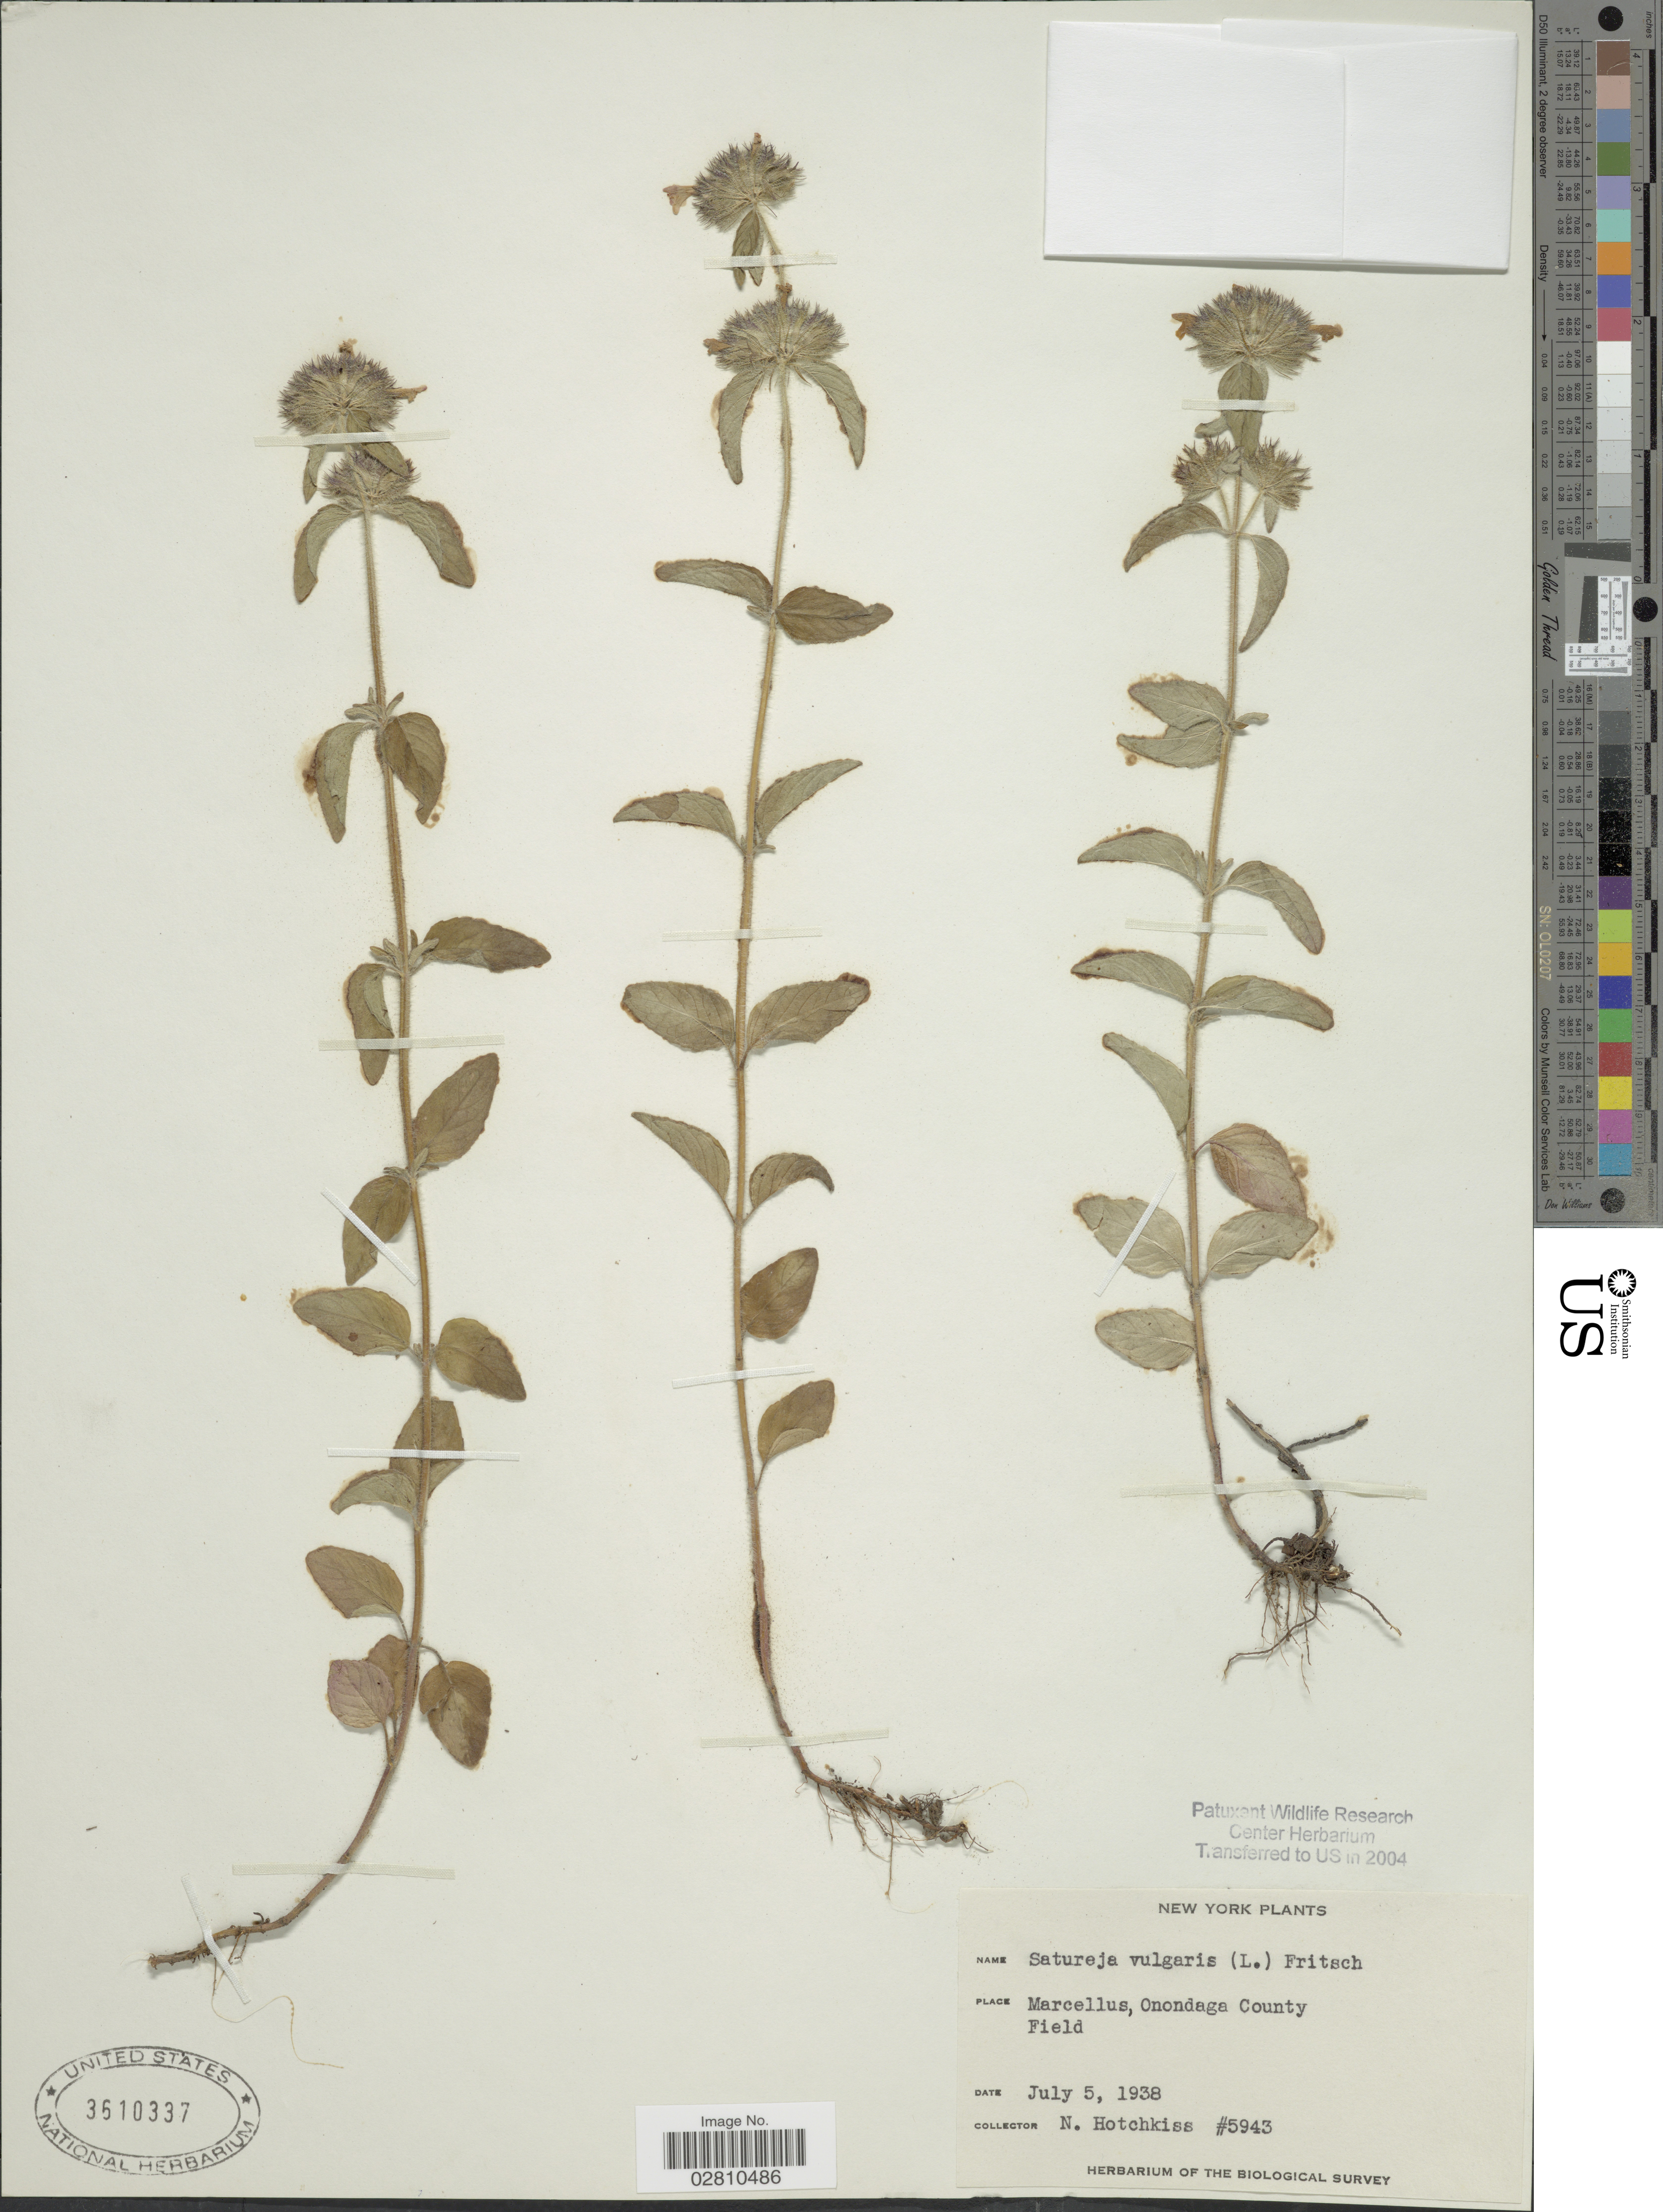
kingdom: Plantae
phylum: Tracheophyta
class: Magnoliopsida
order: Lamiales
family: Lamiaceae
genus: Clinopodium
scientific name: Clinopodium vulgare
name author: L.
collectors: N. Hotchkiss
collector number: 5943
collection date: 1938-07-05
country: United States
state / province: New York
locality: Marcellus, Onondaga County Field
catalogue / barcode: US 3610337